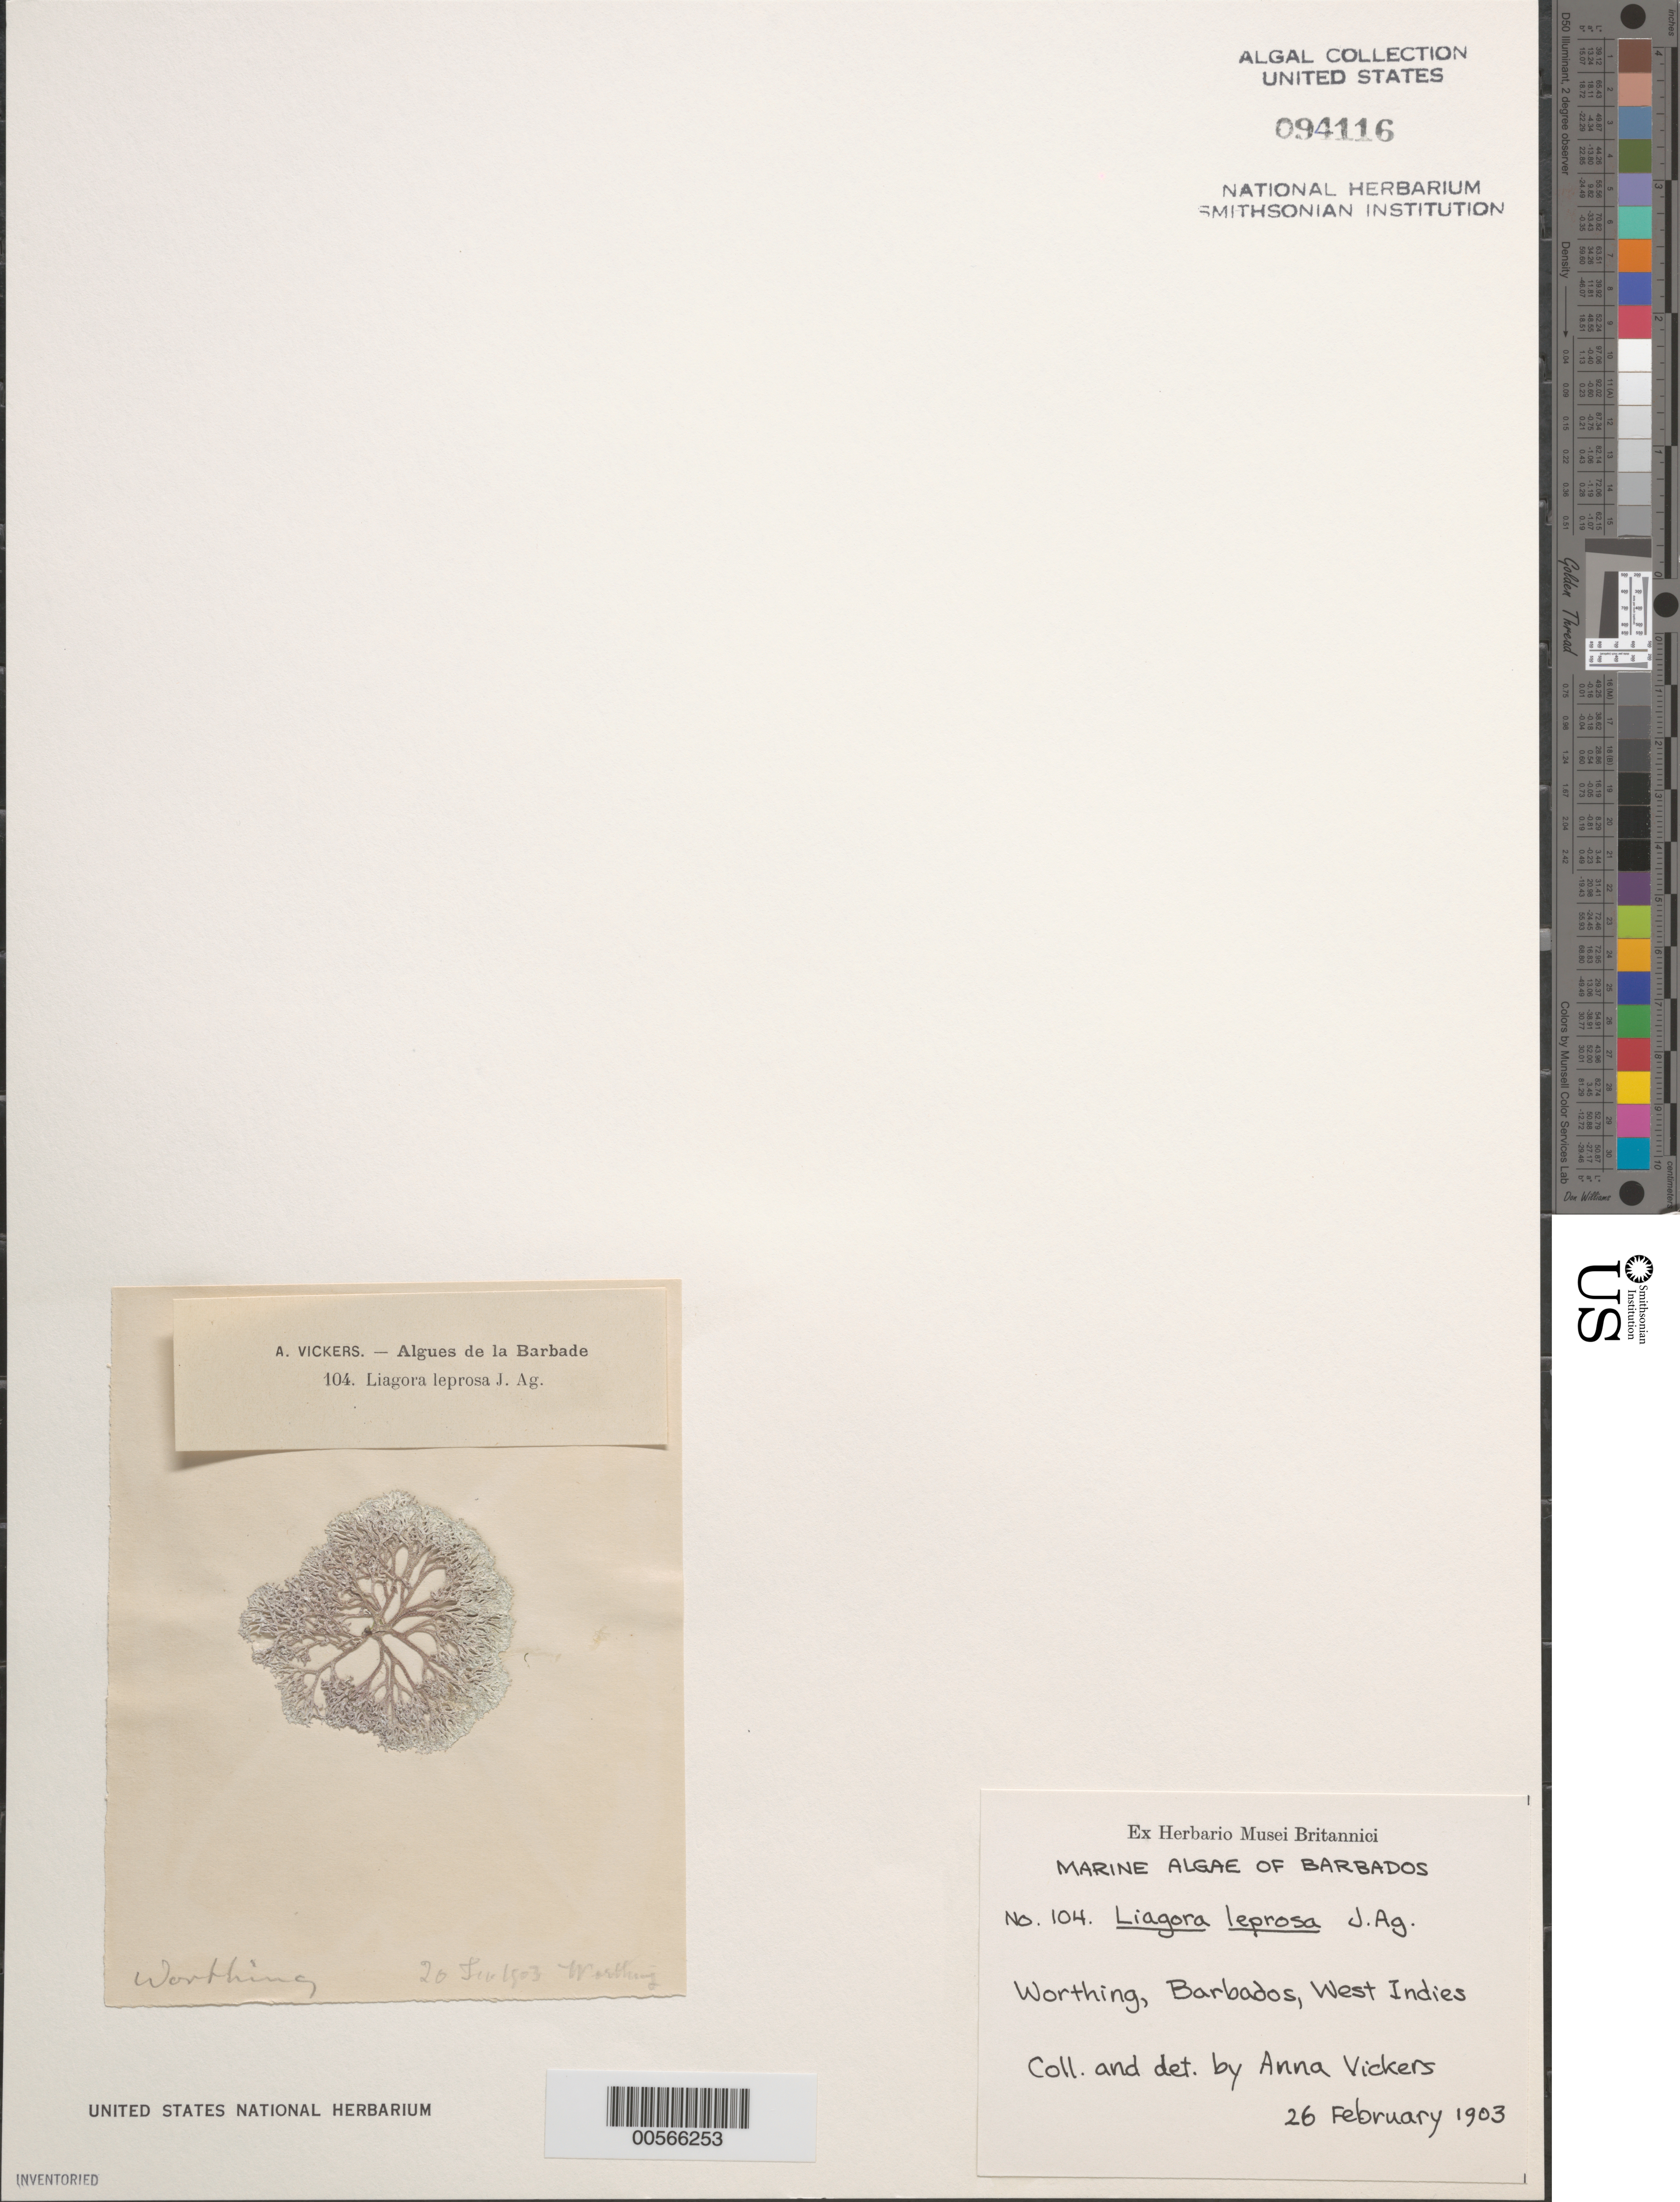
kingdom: Plantae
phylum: Rhodophyta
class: Florideophyceae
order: Nemaliales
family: Liagoraceae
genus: Liagora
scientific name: Liagora ceranoides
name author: J.V.Lamouroux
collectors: A. Vickers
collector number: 104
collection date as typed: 26 Feb 1903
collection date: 1903-02-26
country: Barbados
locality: Worthing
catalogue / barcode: US 94116